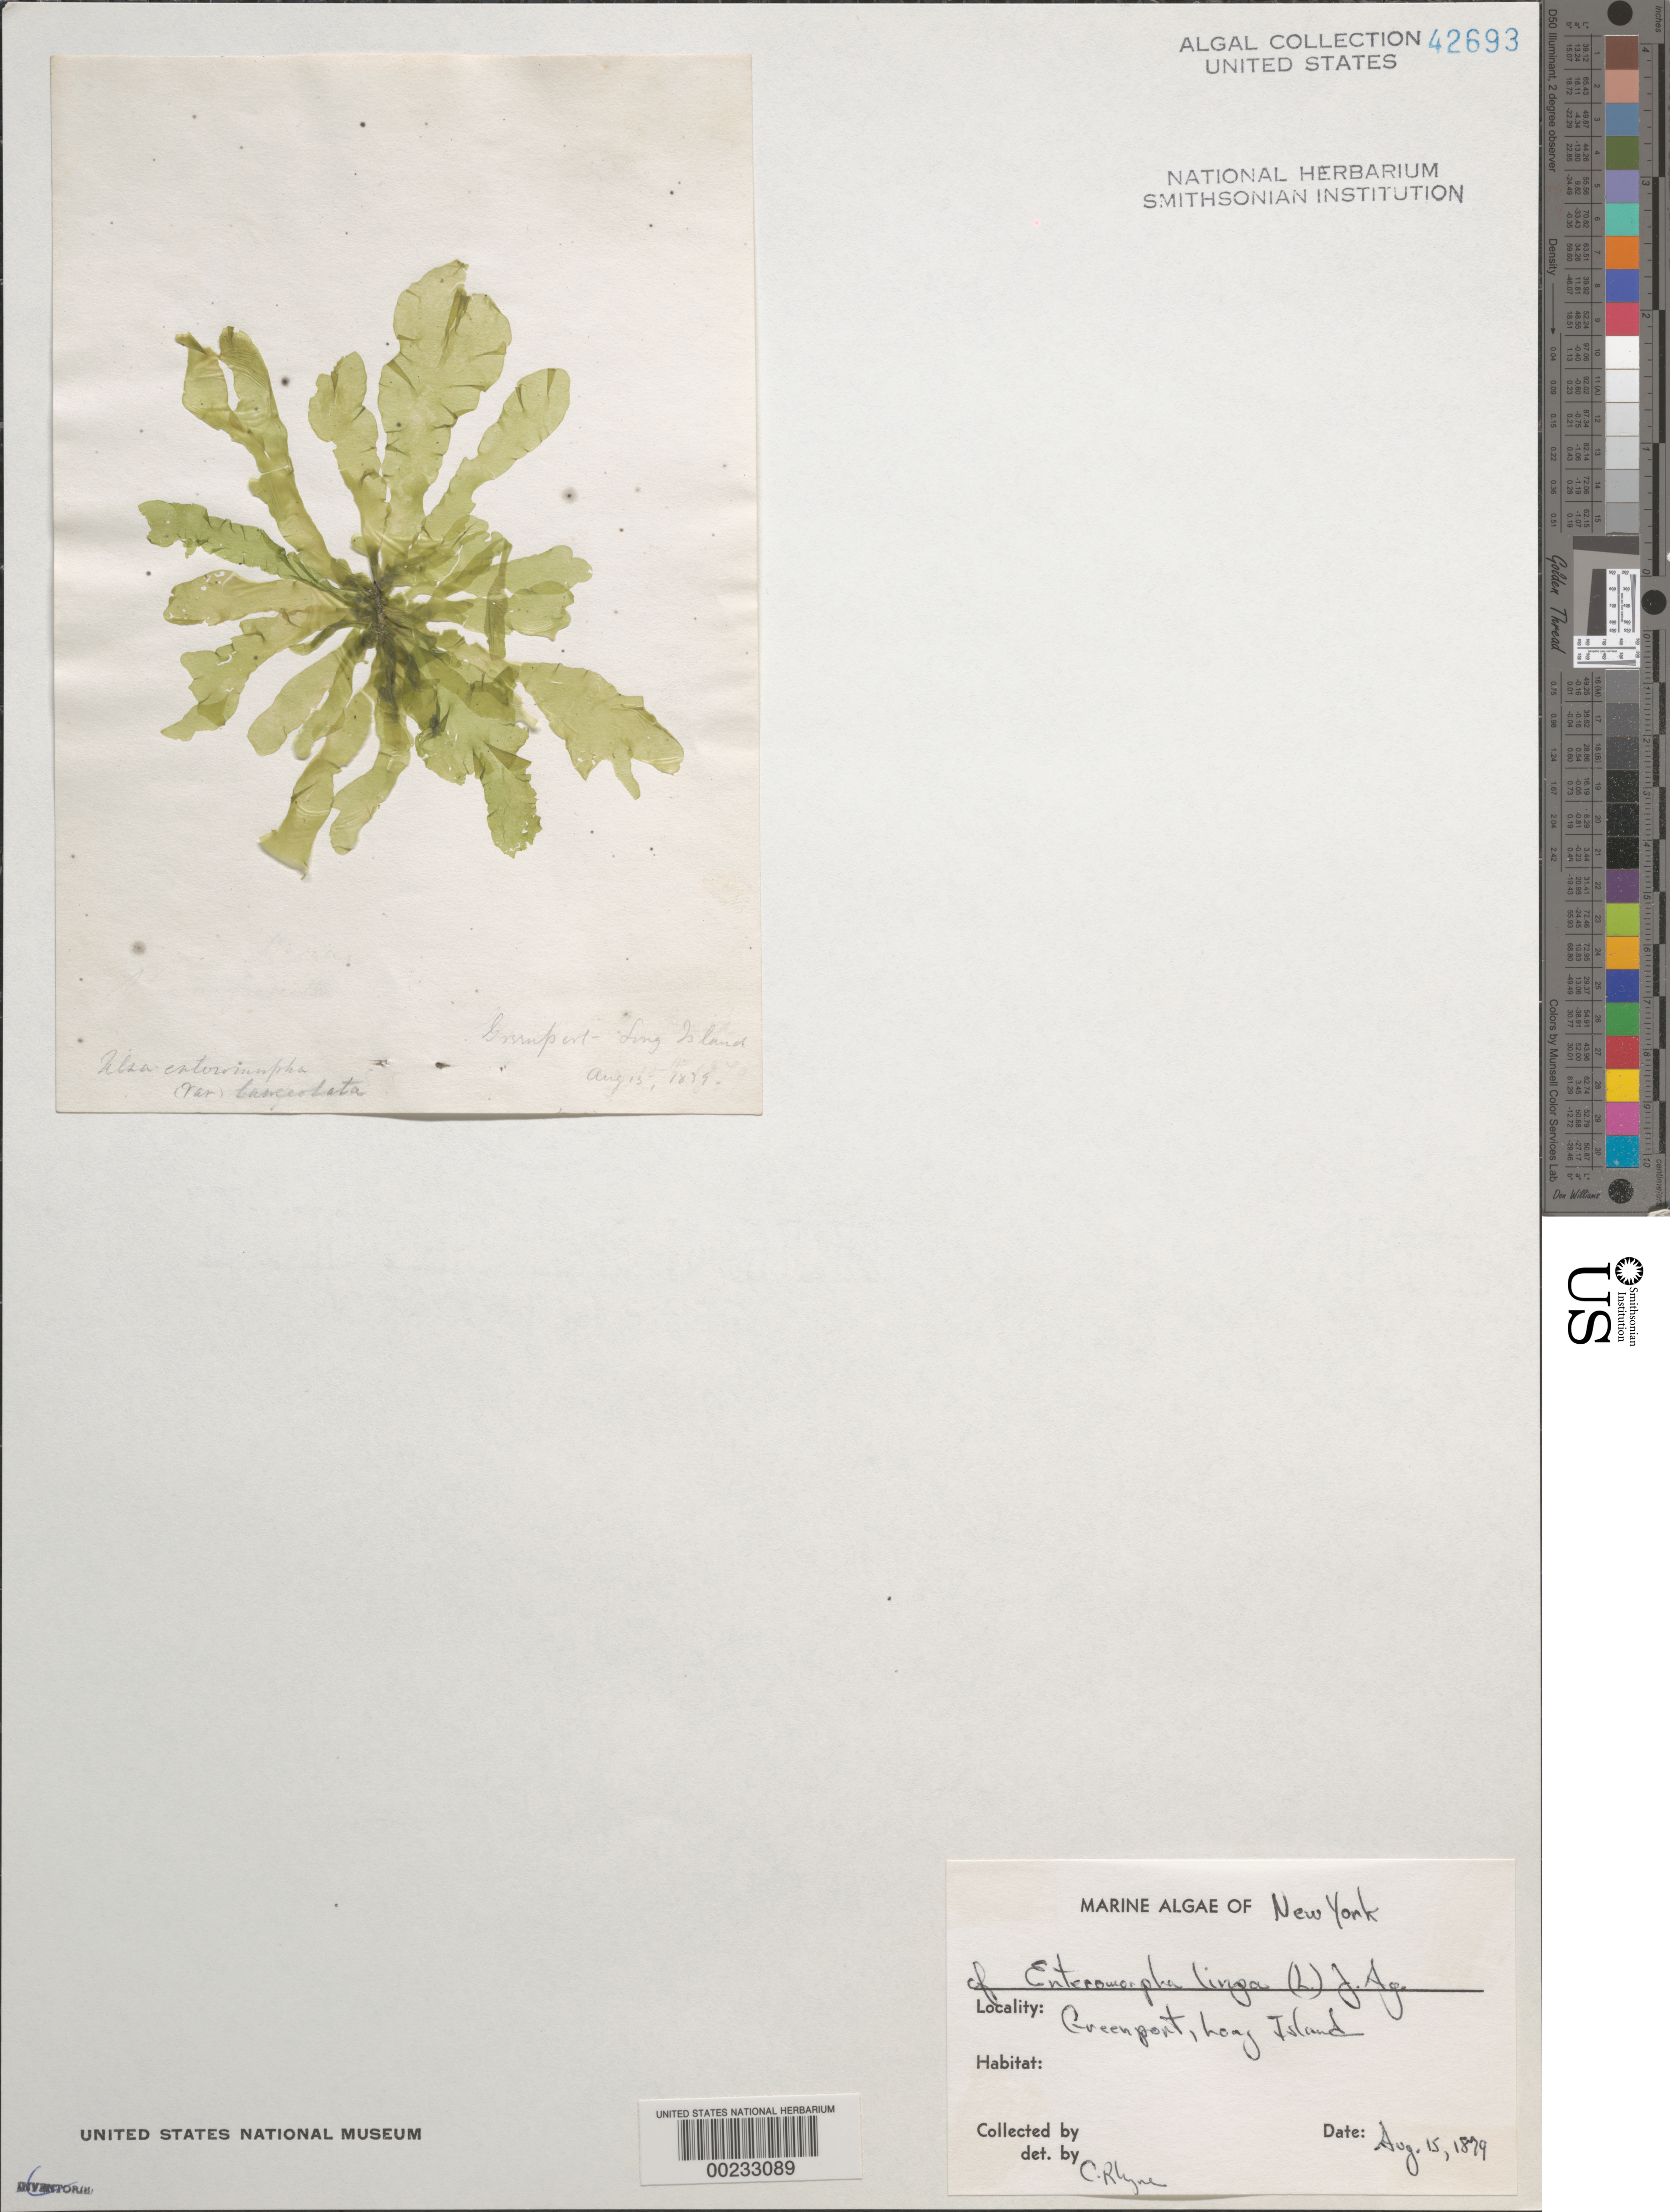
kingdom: Plantae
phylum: Chlorophyta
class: Ulvophyceae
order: Ulvales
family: Ulvaceae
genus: Ulva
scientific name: Ulva clathrata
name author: (Roth) C. Agardh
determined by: Algae name updating Project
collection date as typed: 15 Aug 1879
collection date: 1879-08-15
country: United States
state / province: New York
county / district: Suffolk County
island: Long Island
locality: Greenport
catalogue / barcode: US 42693